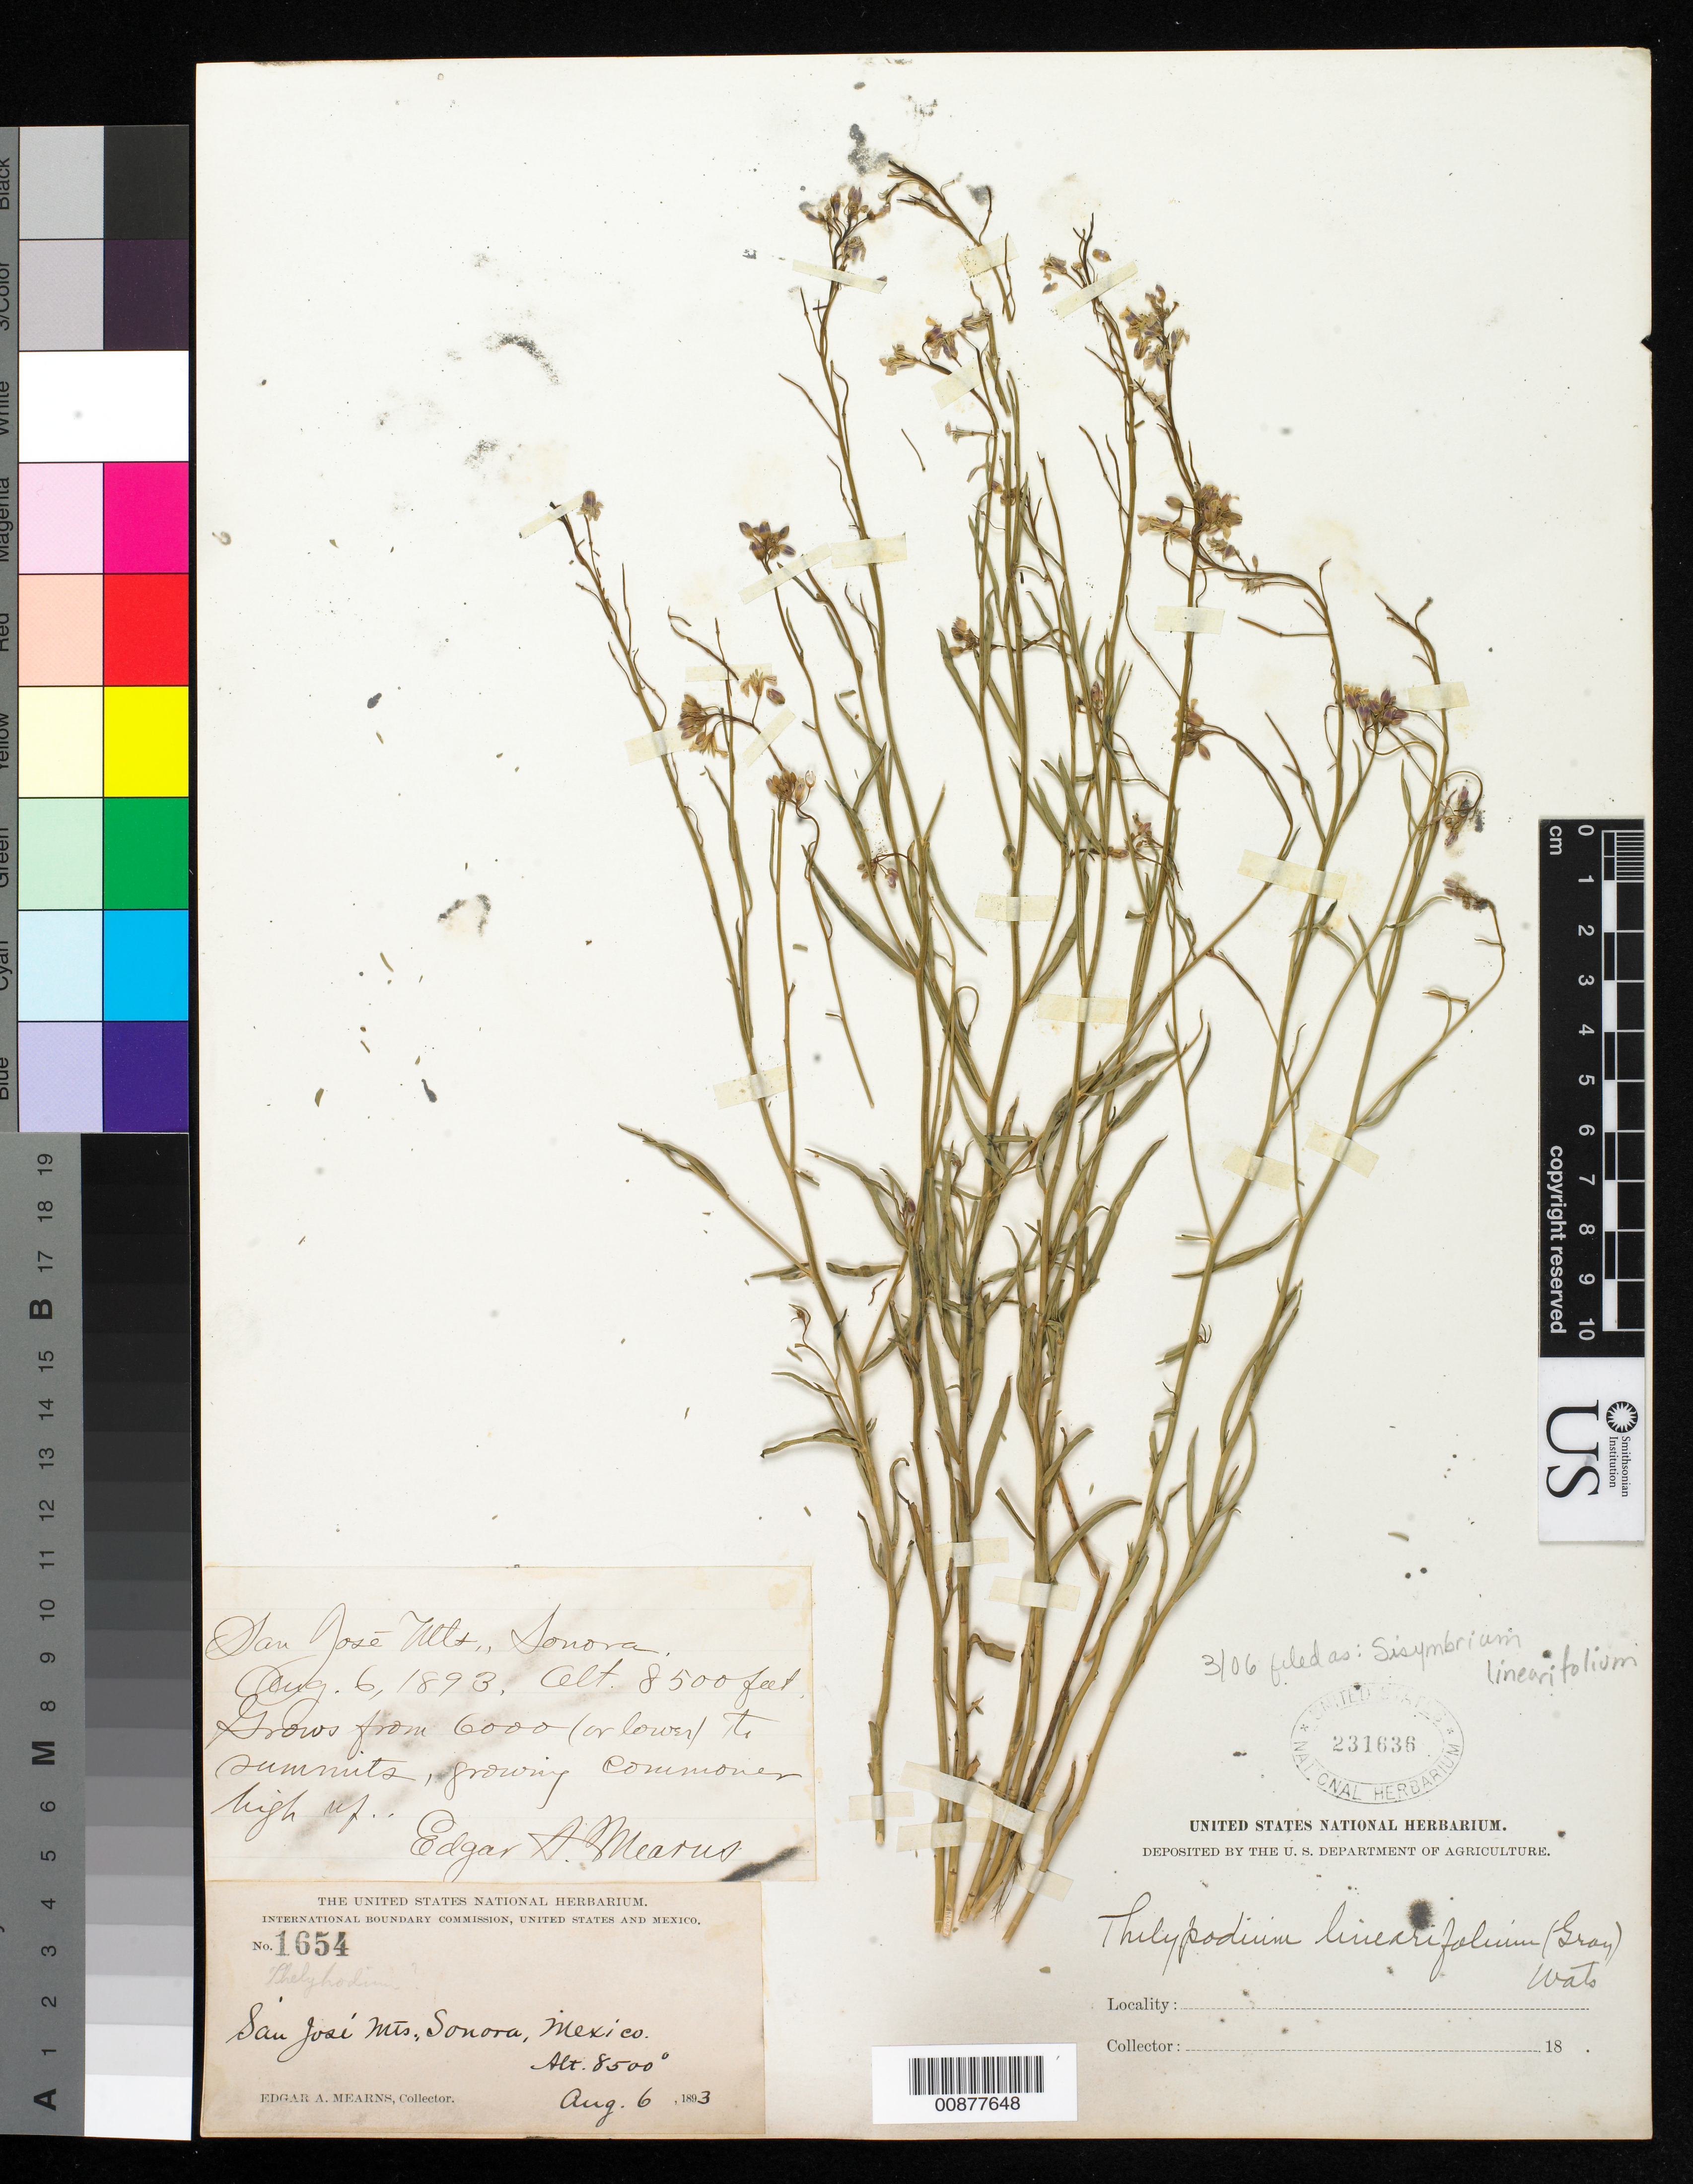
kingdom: Plantae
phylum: Tracheophyta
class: Magnoliopsida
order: Brassicales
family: Brassicaceae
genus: Sisymbrium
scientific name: Sisymbrium linearifolium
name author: (A. Gray) Payson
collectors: E. A. Mearns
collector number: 1654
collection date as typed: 06 Aug 1893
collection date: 1893-08-06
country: Mexico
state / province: Sonora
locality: San José Mts., Sonora.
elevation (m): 2591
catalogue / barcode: US 231636